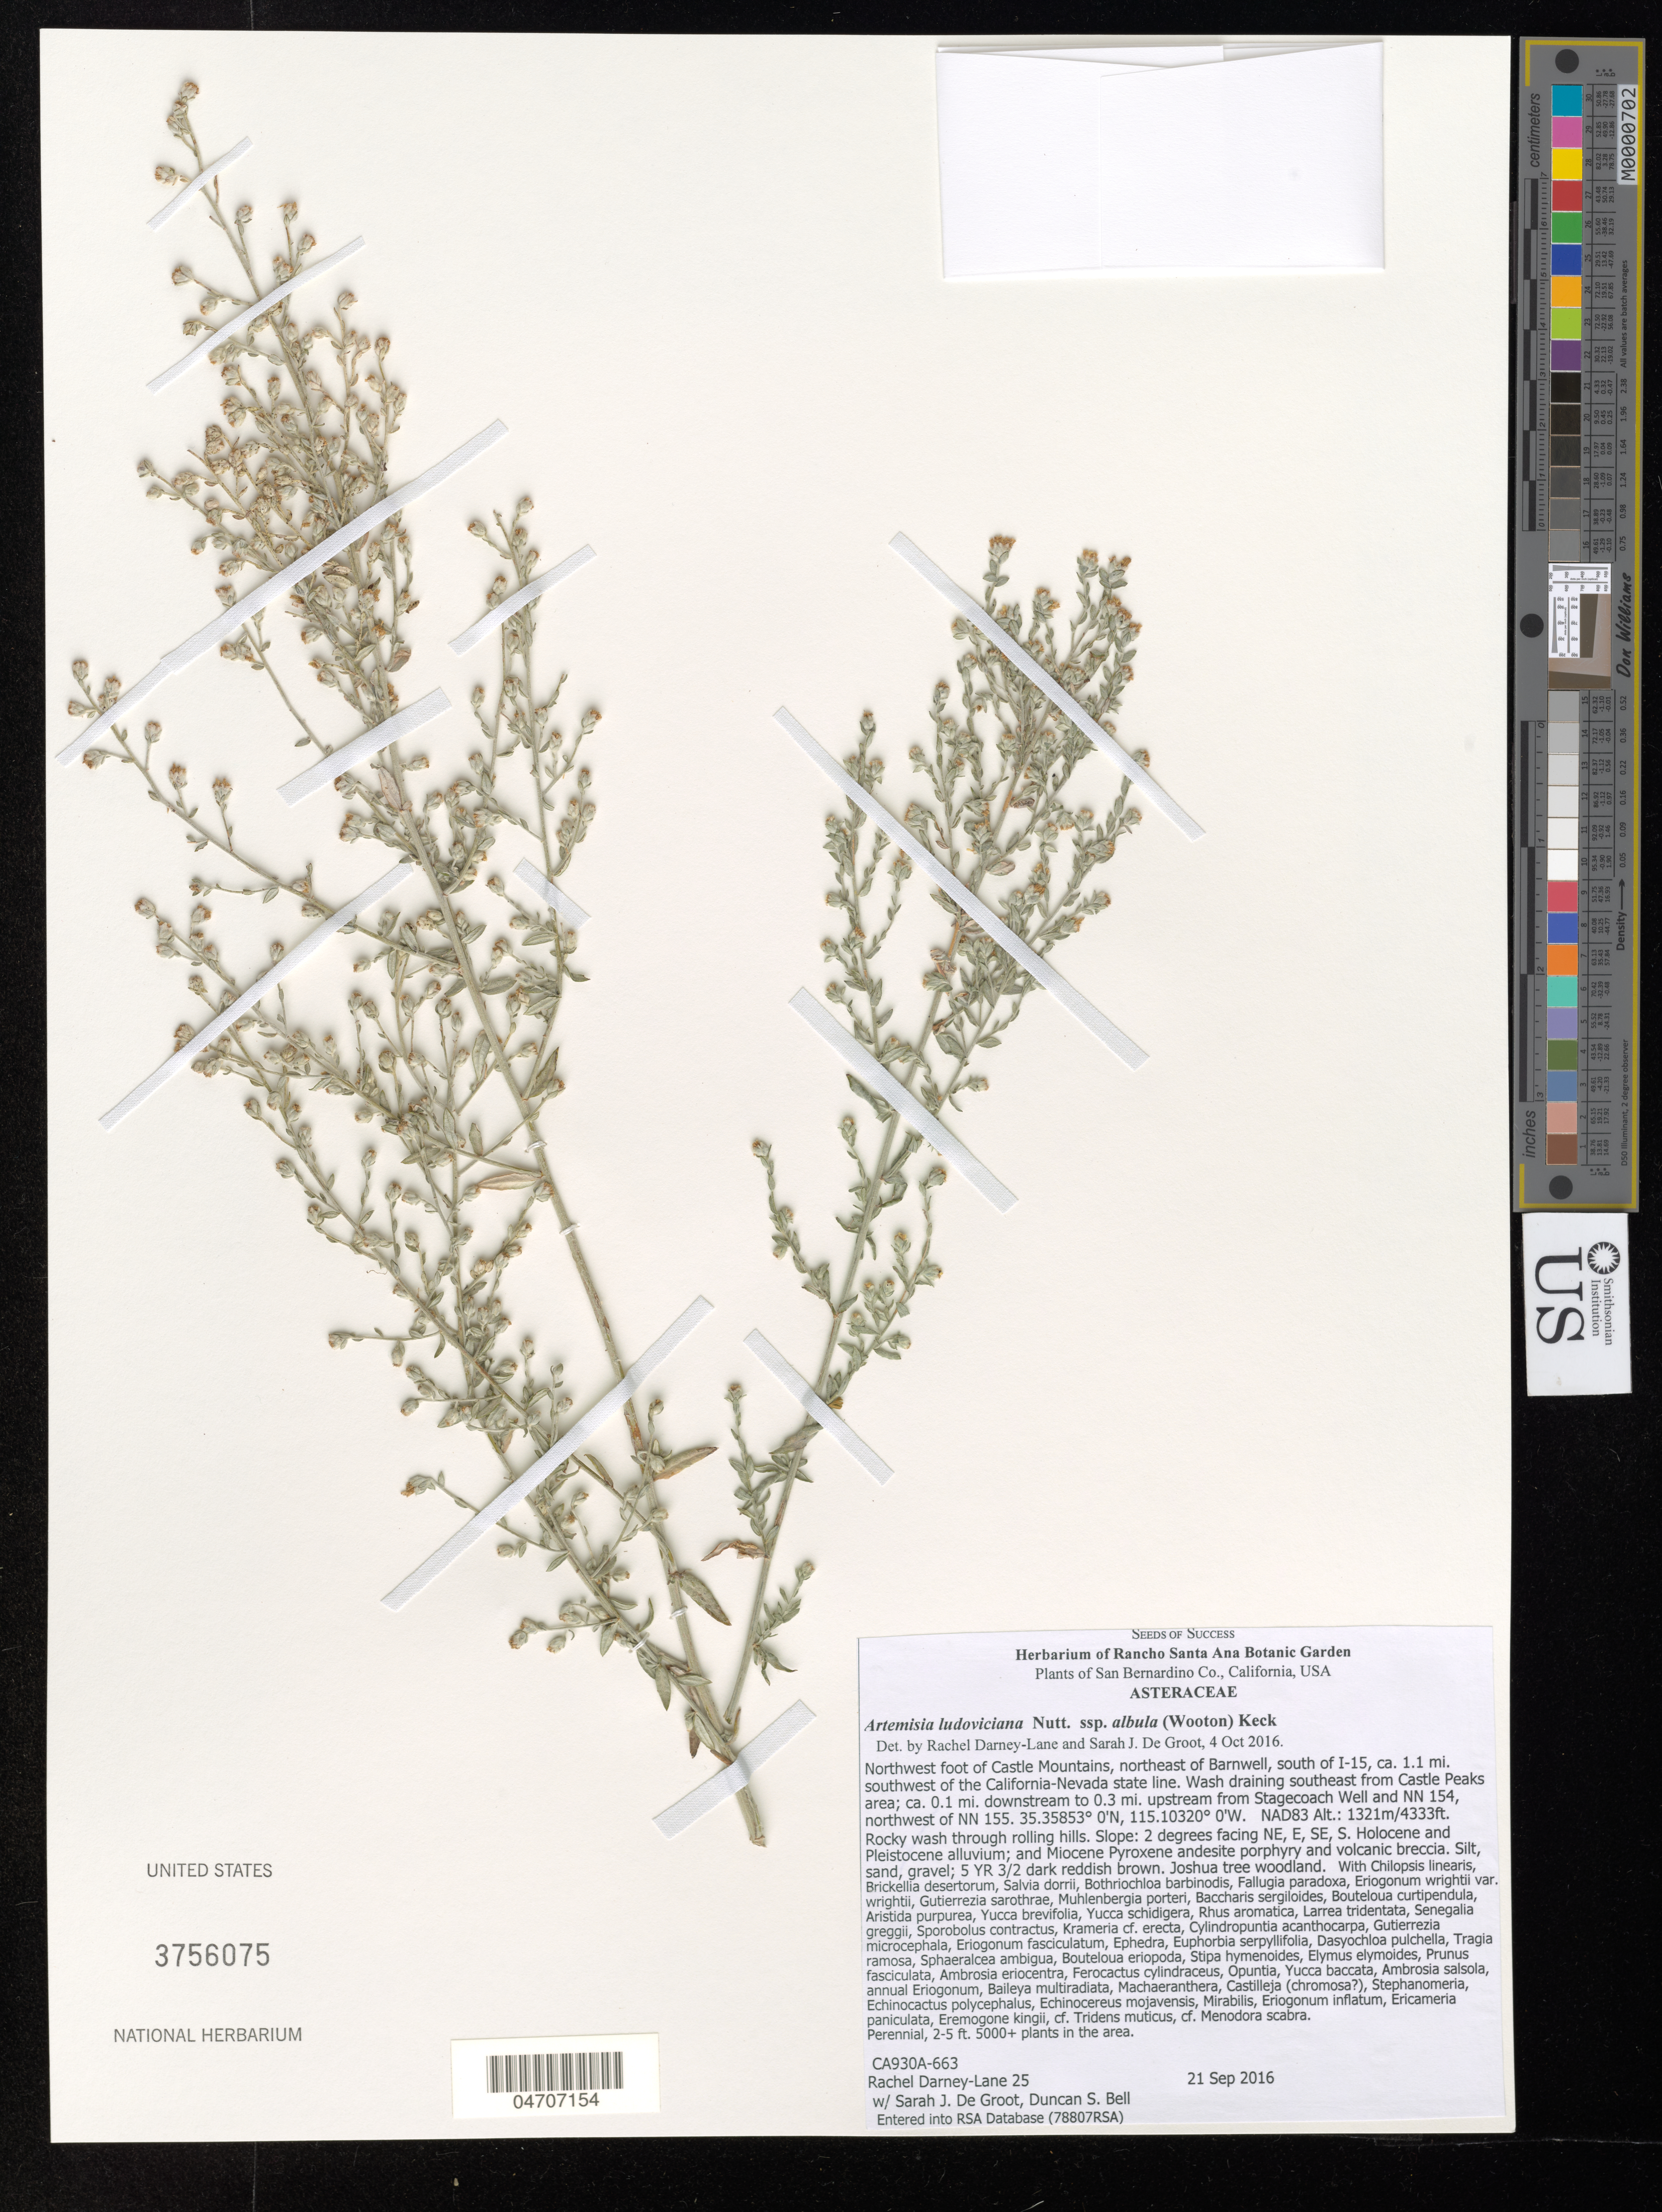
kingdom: Plantae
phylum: Tracheophyta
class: Magnoliopsida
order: Asterales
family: Asteraceae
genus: Artemisia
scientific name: Artemisia ludoviciana subsp. albula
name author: (Wooton) D.D. Keck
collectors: R. Darney-Lane, S. De Groot & D. S. Bell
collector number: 25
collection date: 2016-09-21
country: United States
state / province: California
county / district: San Bernardino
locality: San Bernardino Co. Northwest foot of Castle Mountains, northeast of Barnwell, south of I-15, ca. 1.1 mi. southwest of the California-Nevada state line. Wash draining southeast from Castle Peaks area; ca. 0.1 mi. downstream to 0.3 mi. upstream from Stagecoach Well and NN 154, northwest of NN 155. NAD83.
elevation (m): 1321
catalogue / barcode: US 3756075